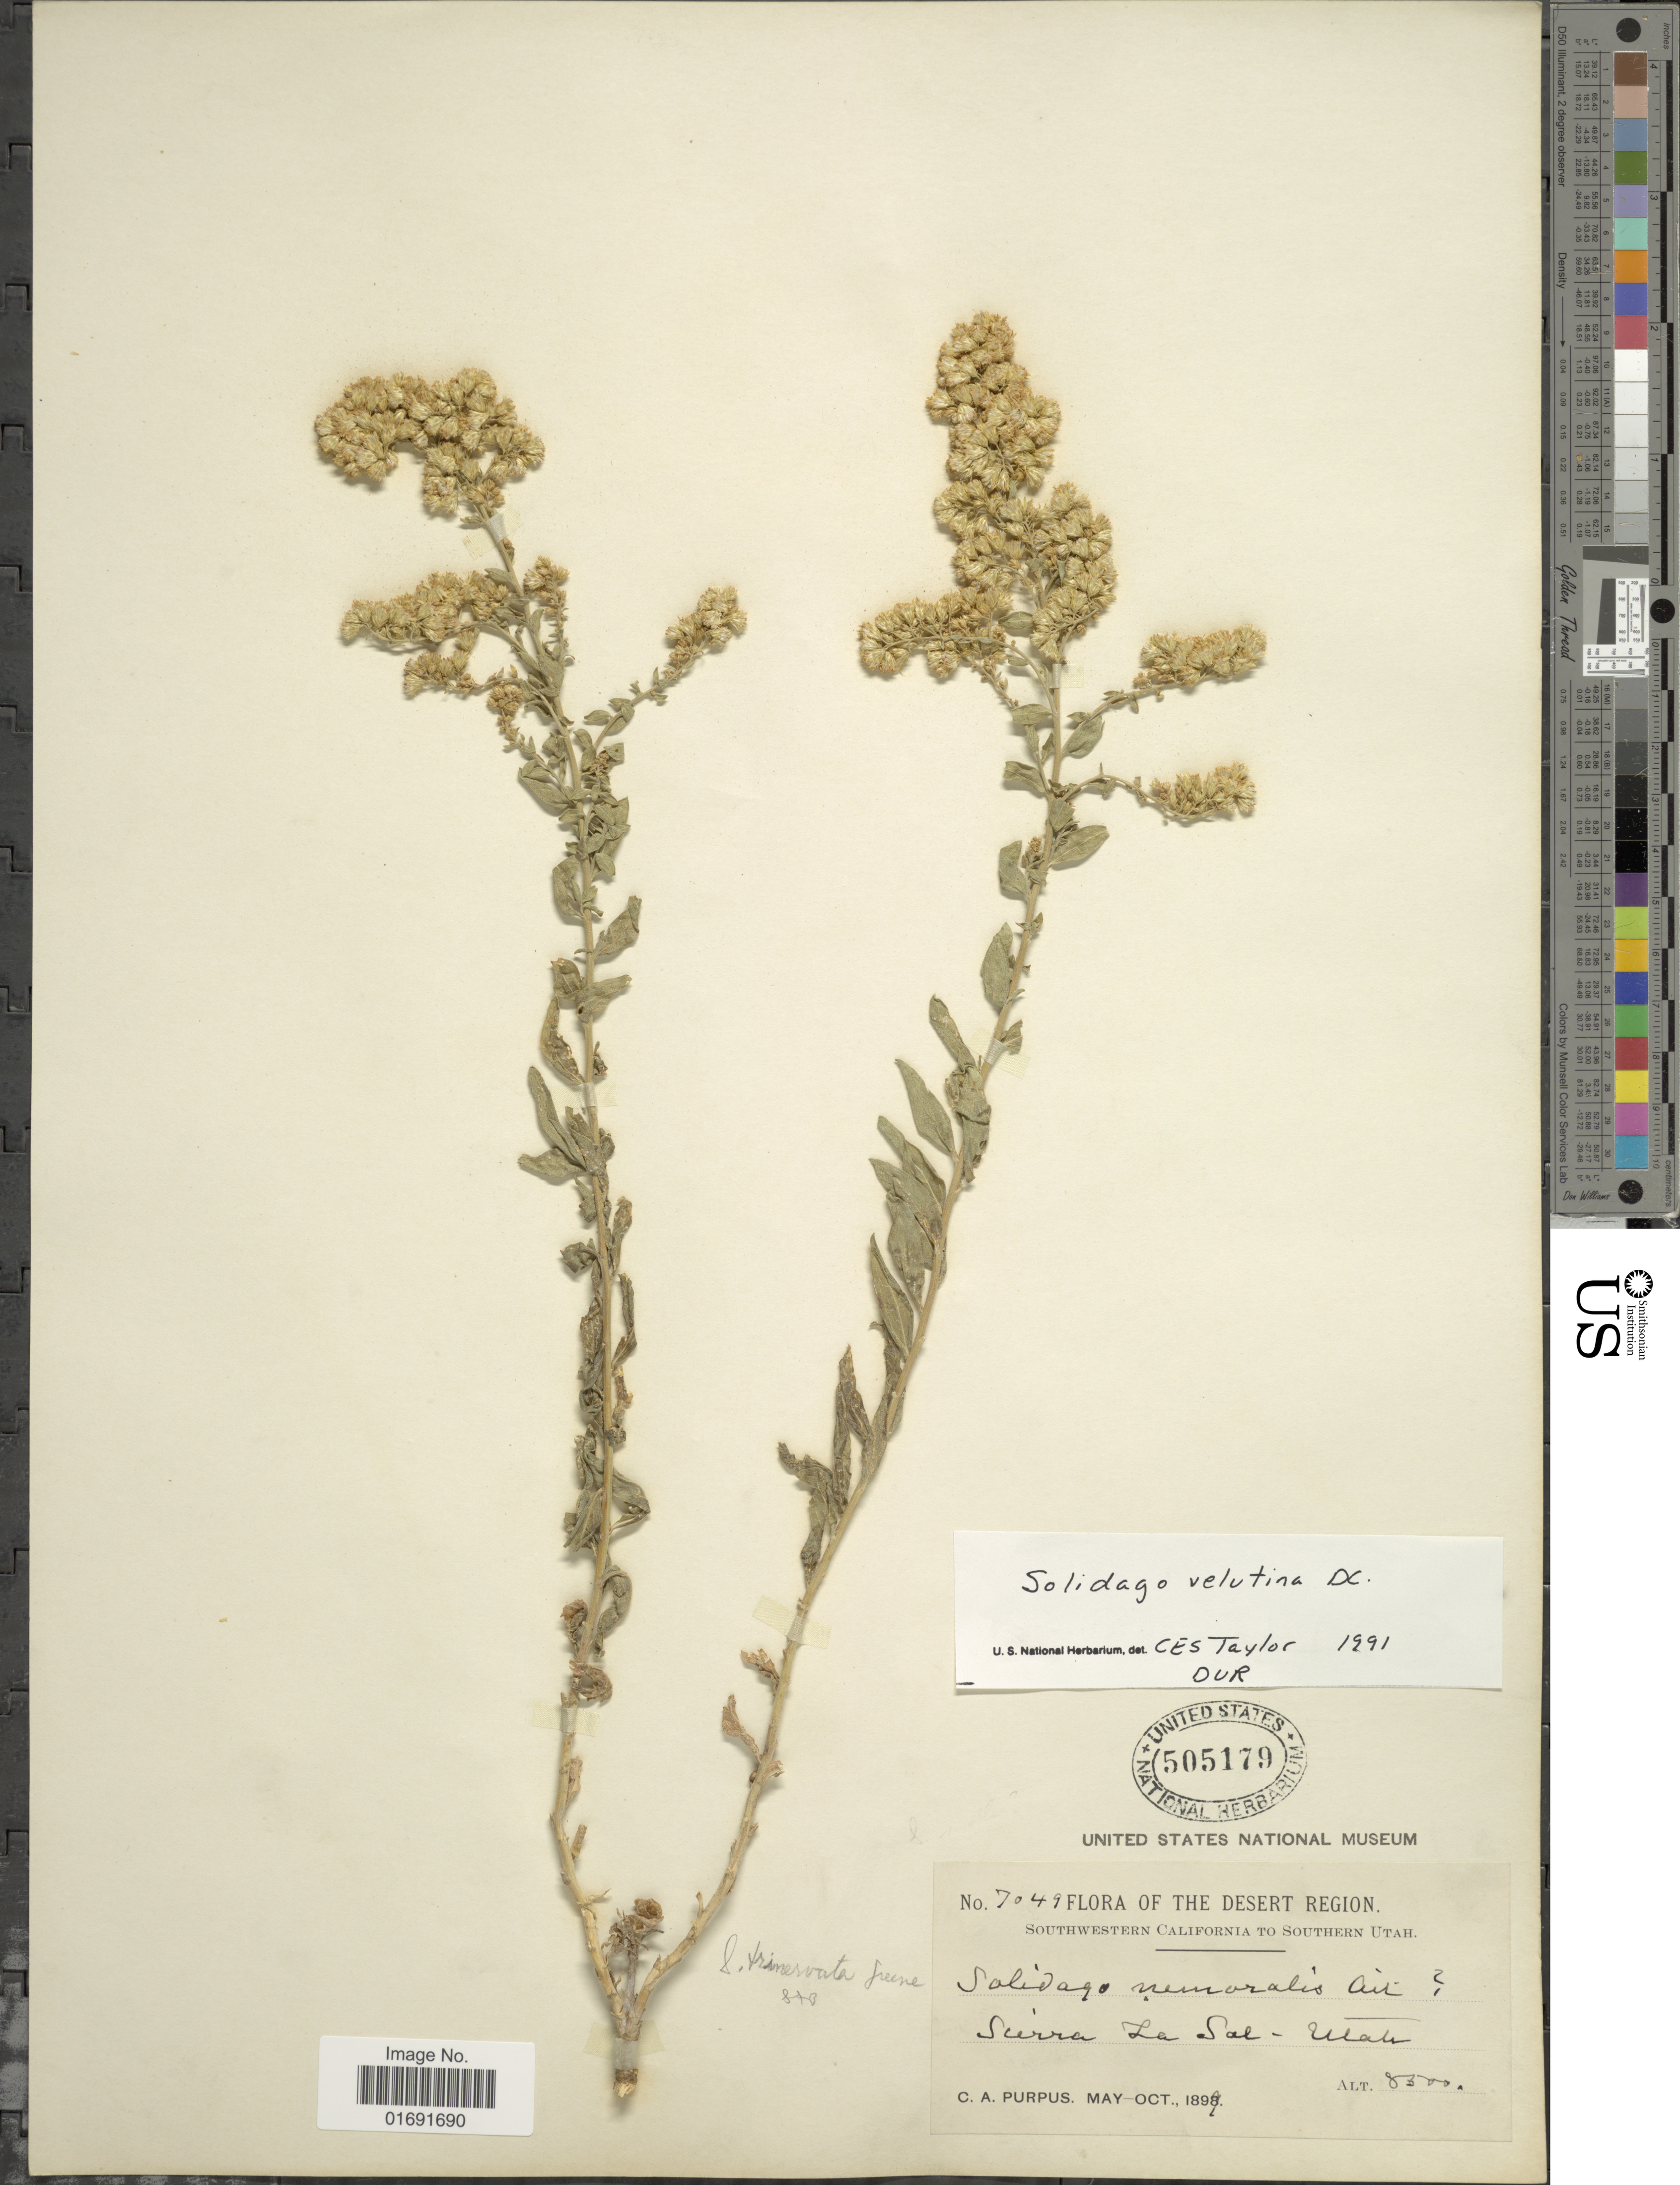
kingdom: Plantae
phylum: Tracheophyta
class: Magnoliopsida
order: Asterales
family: Asteraceae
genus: Solidago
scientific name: Solidago velutina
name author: DC.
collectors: C. A. Purpus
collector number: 7049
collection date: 1899-05/1899-10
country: United States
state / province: Utah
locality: Desert Region, Sierra La Sal-Utah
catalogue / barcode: US 505179